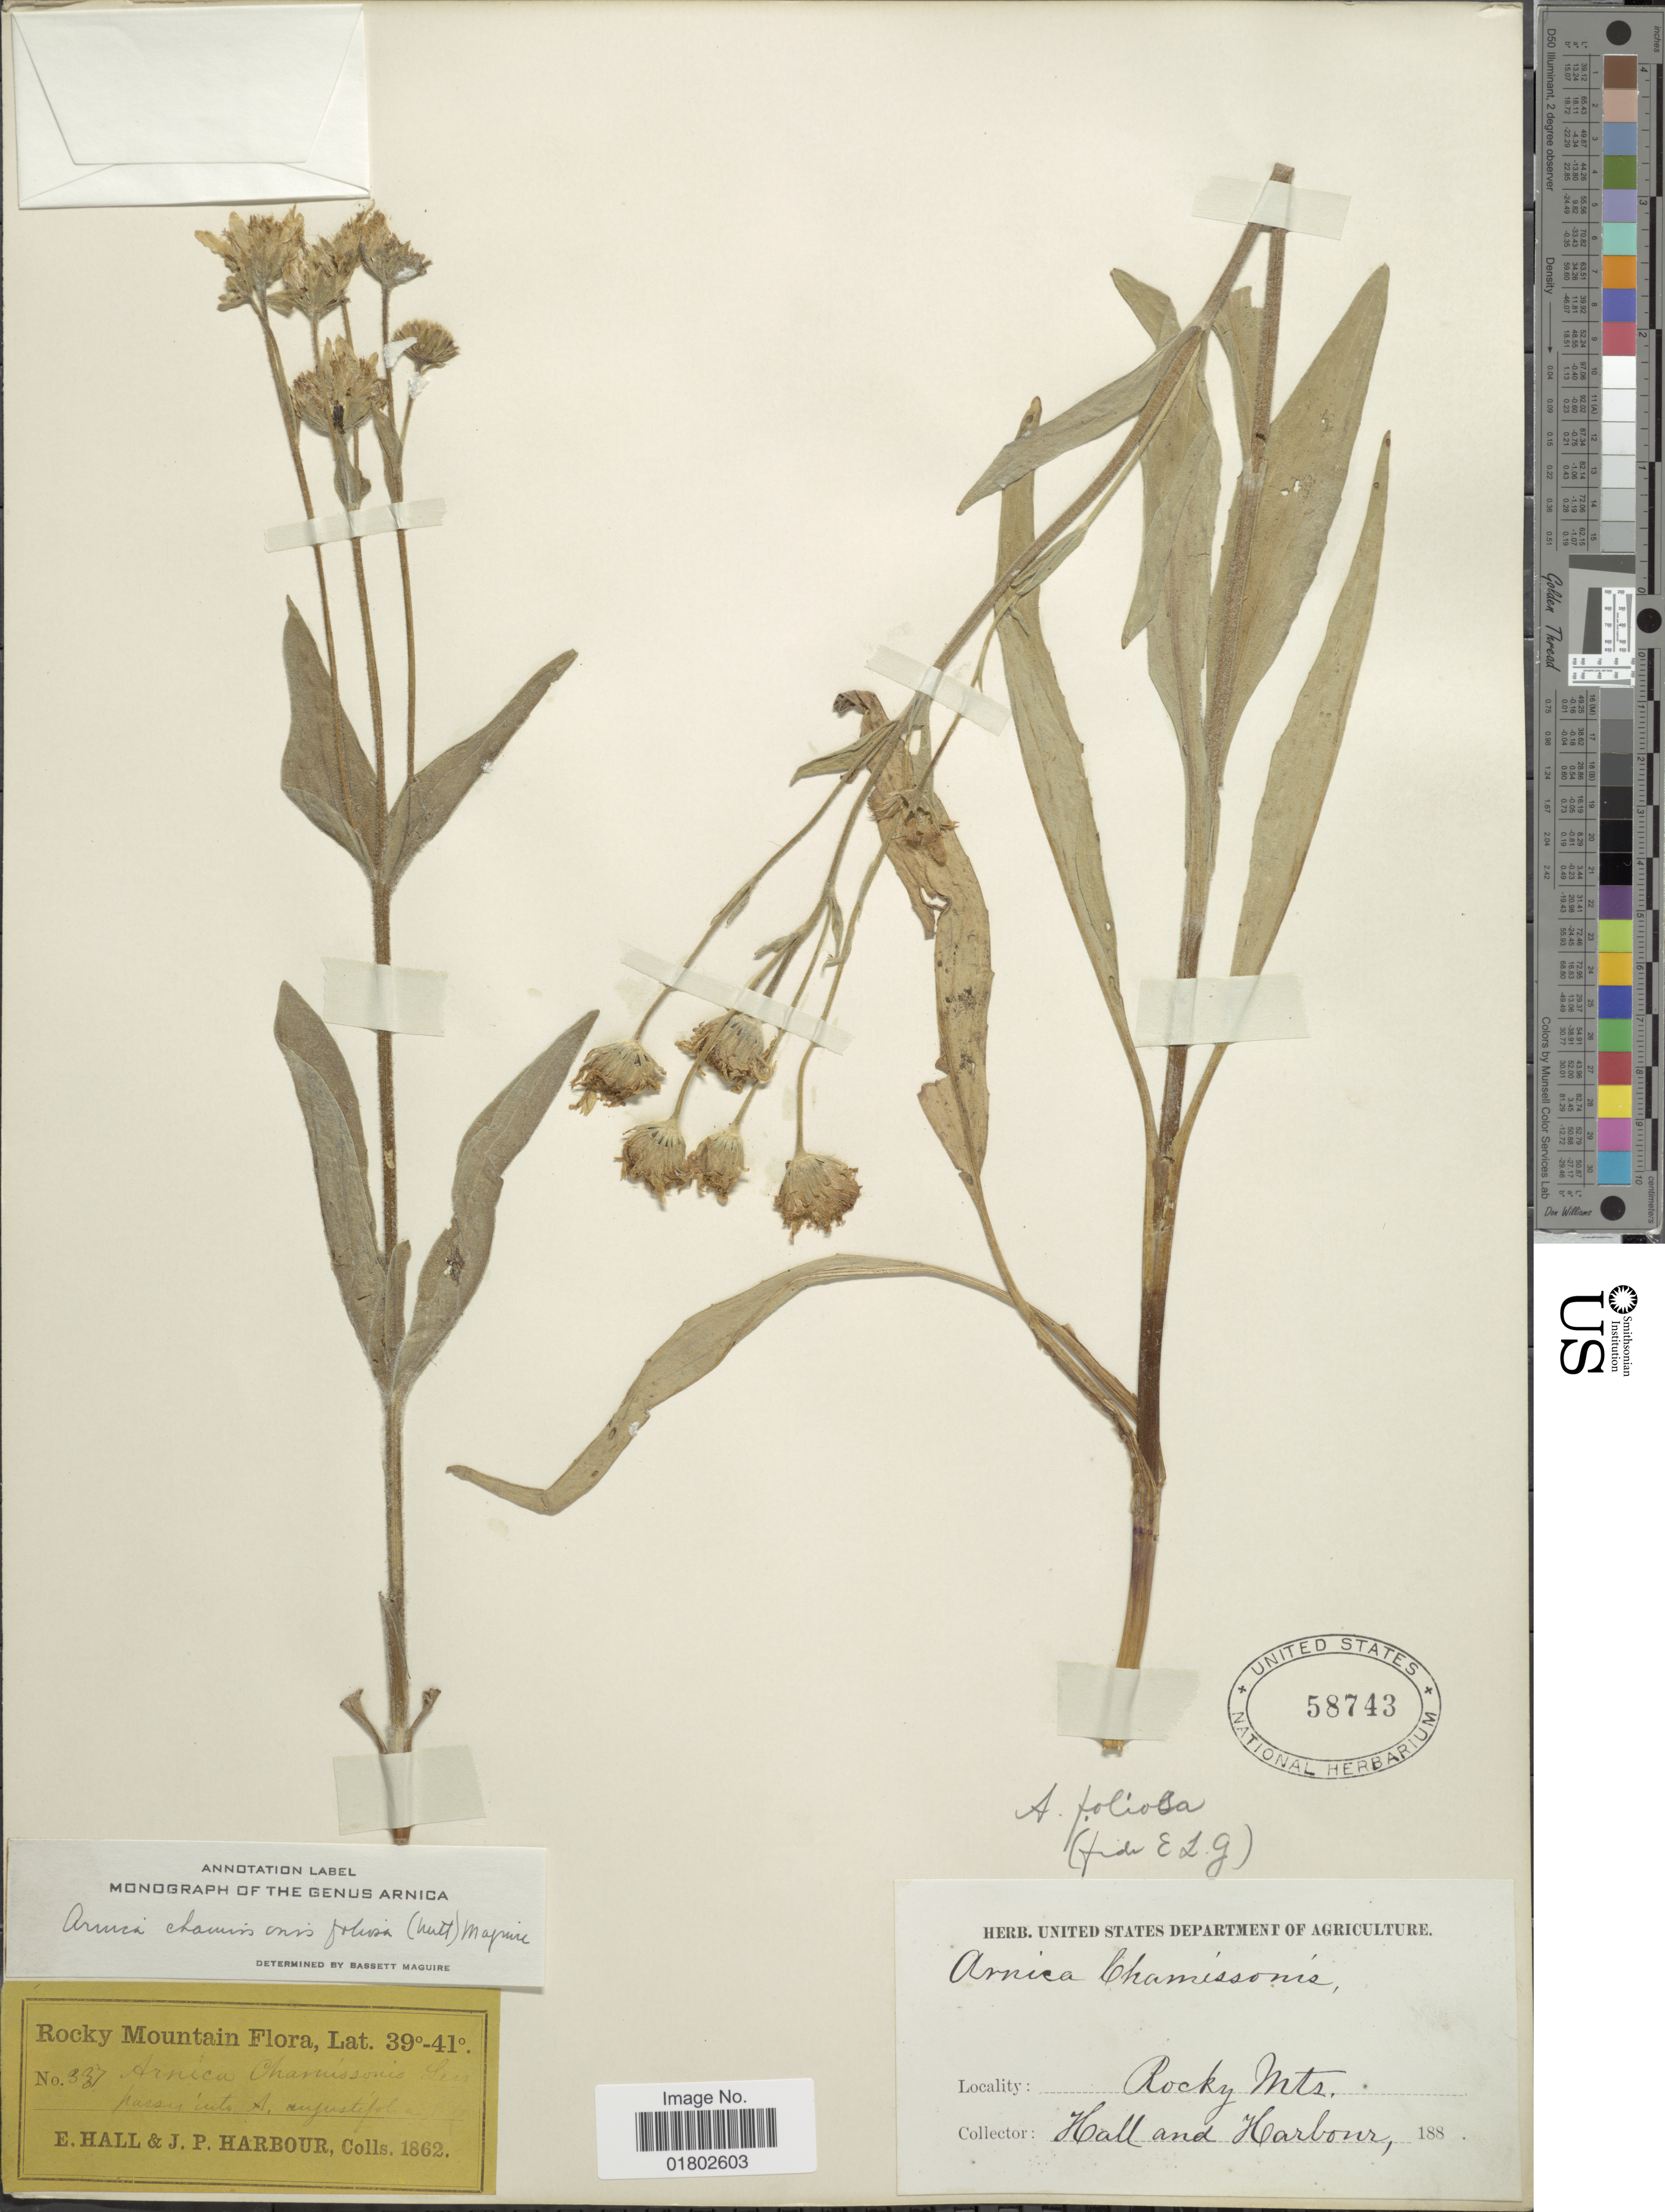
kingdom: Plantae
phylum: Tracheophyta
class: Magnoliopsida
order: Asterales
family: Asteraceae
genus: Arnica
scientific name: Arnica chamissonis subsp. foliosa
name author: (Nutt.) Maguire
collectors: E. Hall & J. Harbour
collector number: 337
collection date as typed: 188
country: United States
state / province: Colorado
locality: Rocky Mtns.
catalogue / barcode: US 58743